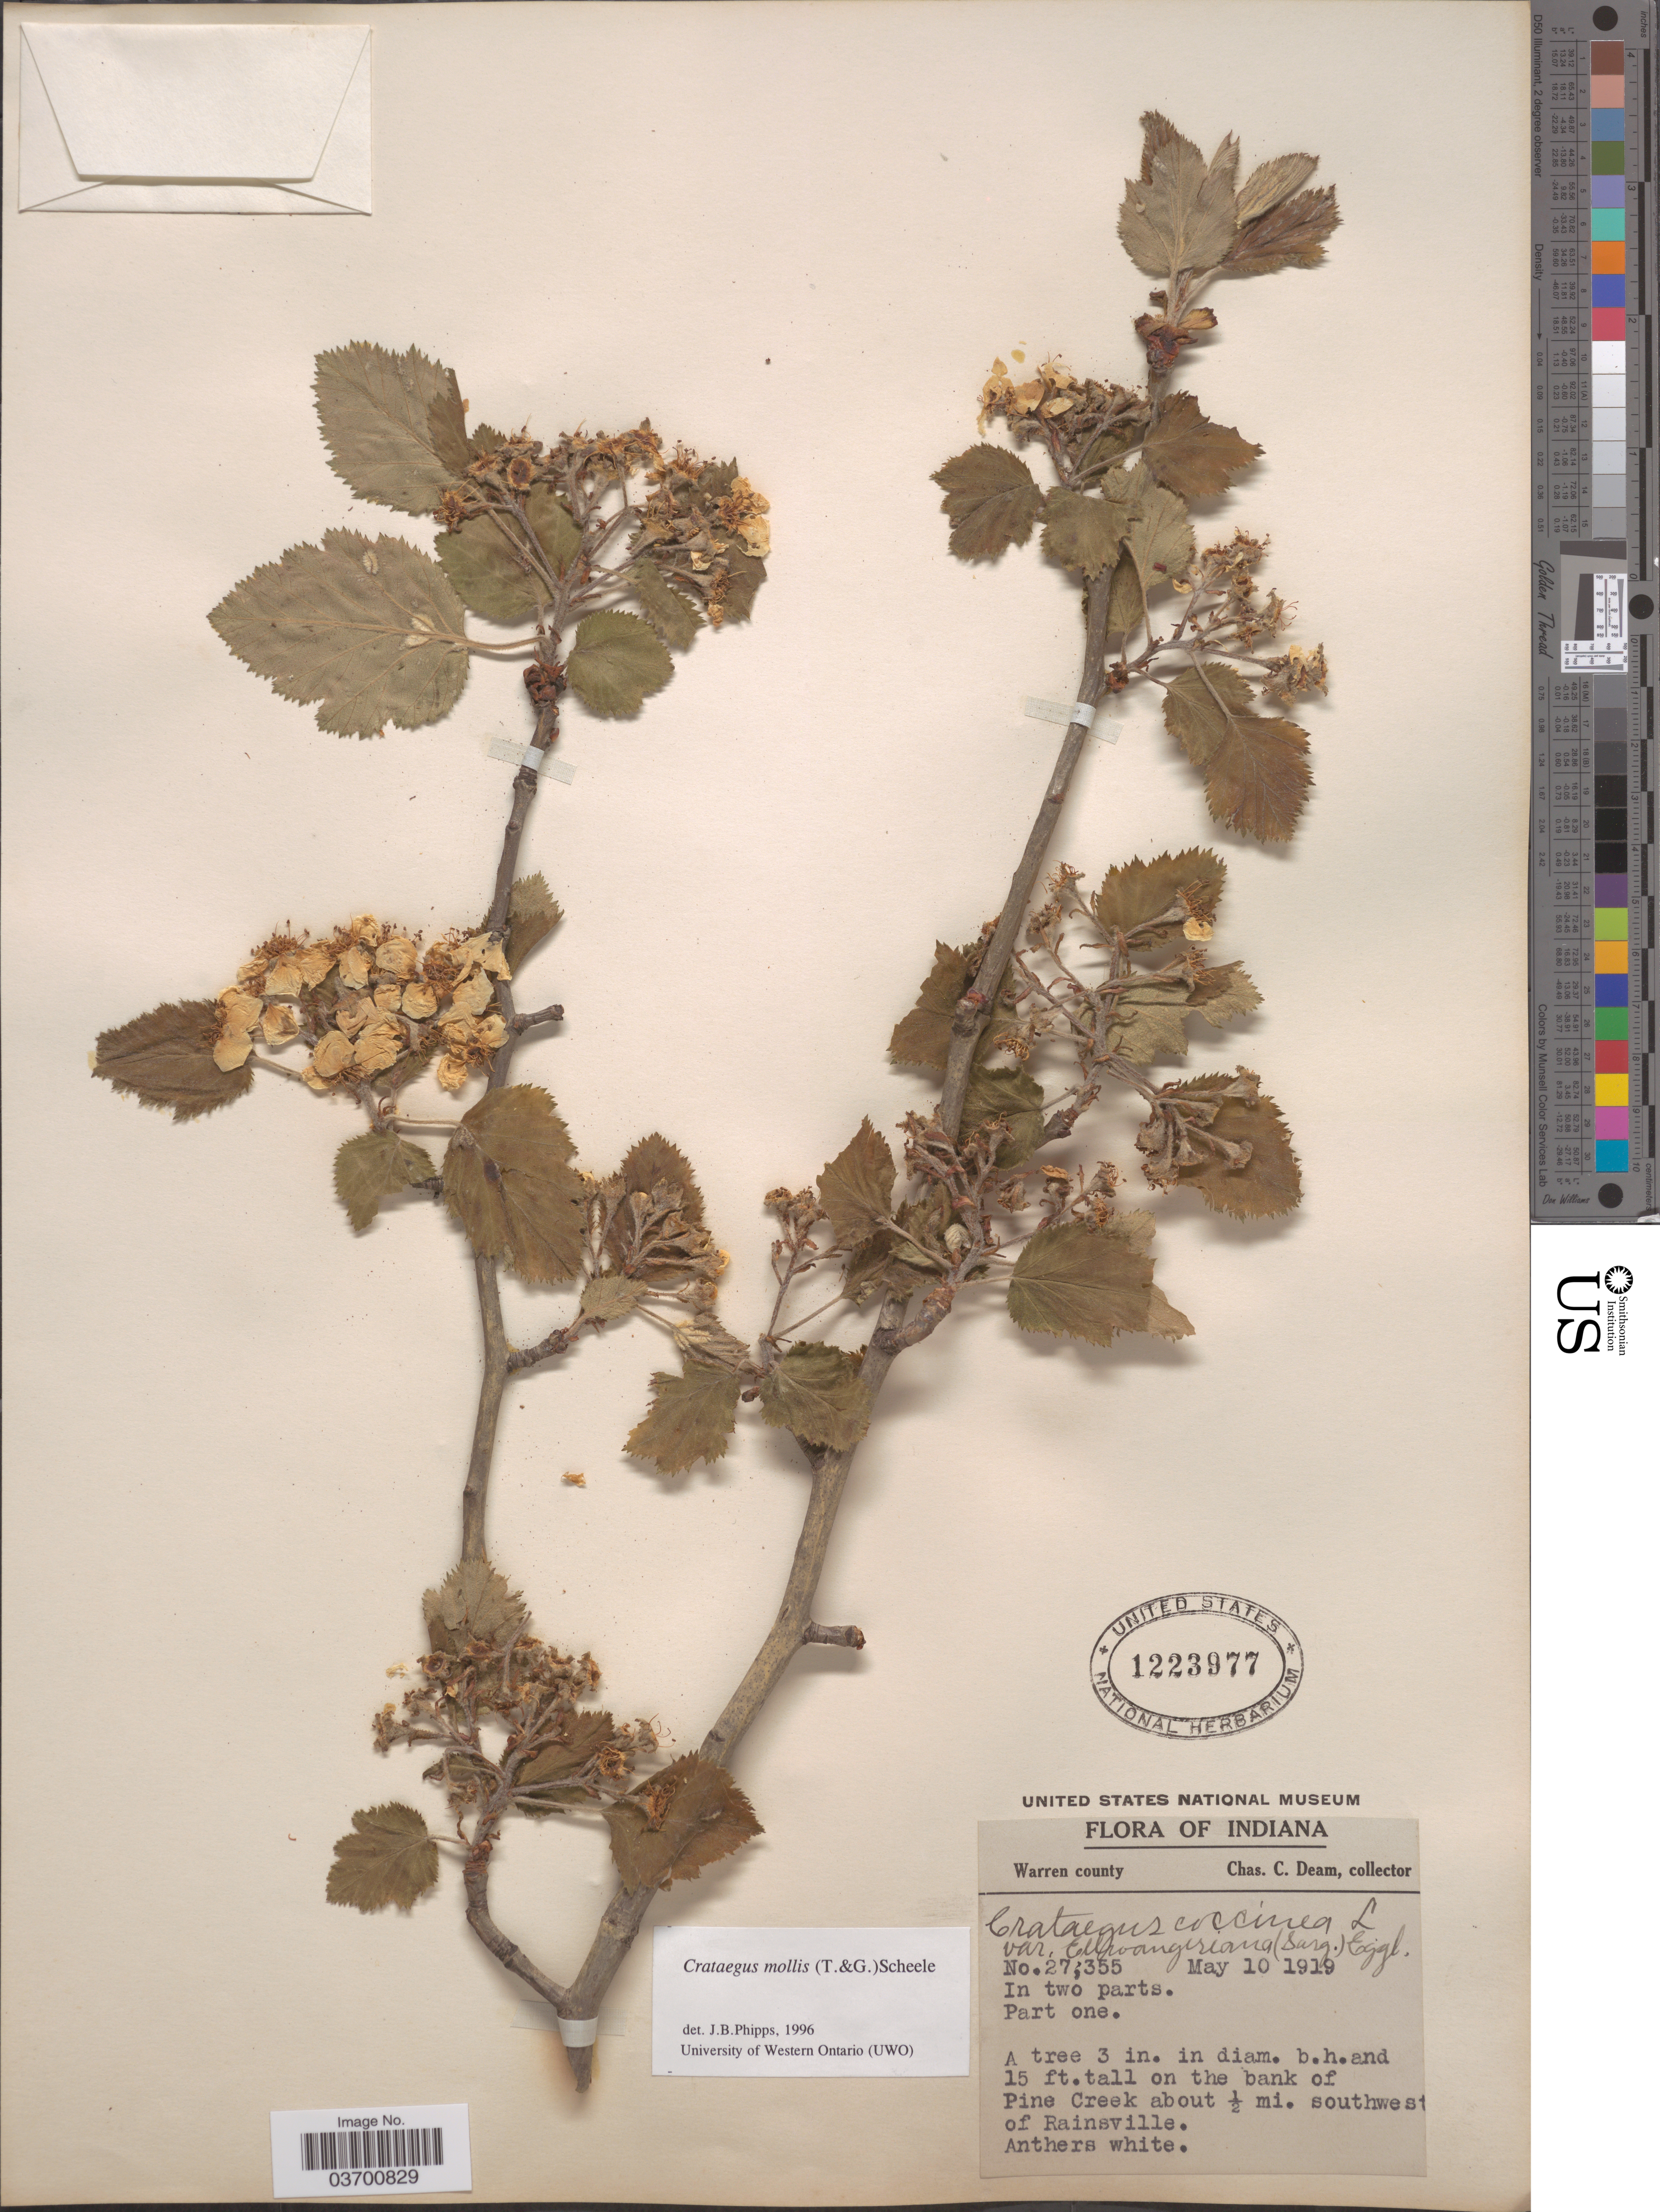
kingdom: Plantae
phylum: Tracheophyta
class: Magnoliopsida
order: Rosales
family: Rosaceae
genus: Crataegus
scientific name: Crataegus mollis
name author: (Torr. & A. Gray) Scheele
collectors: C. C. Deam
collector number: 27355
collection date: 1919-05-10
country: United States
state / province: Indiana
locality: Warren county. On the bank of Pine Creek about ½ mi. southwest of Rainsville.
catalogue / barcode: US 1223977